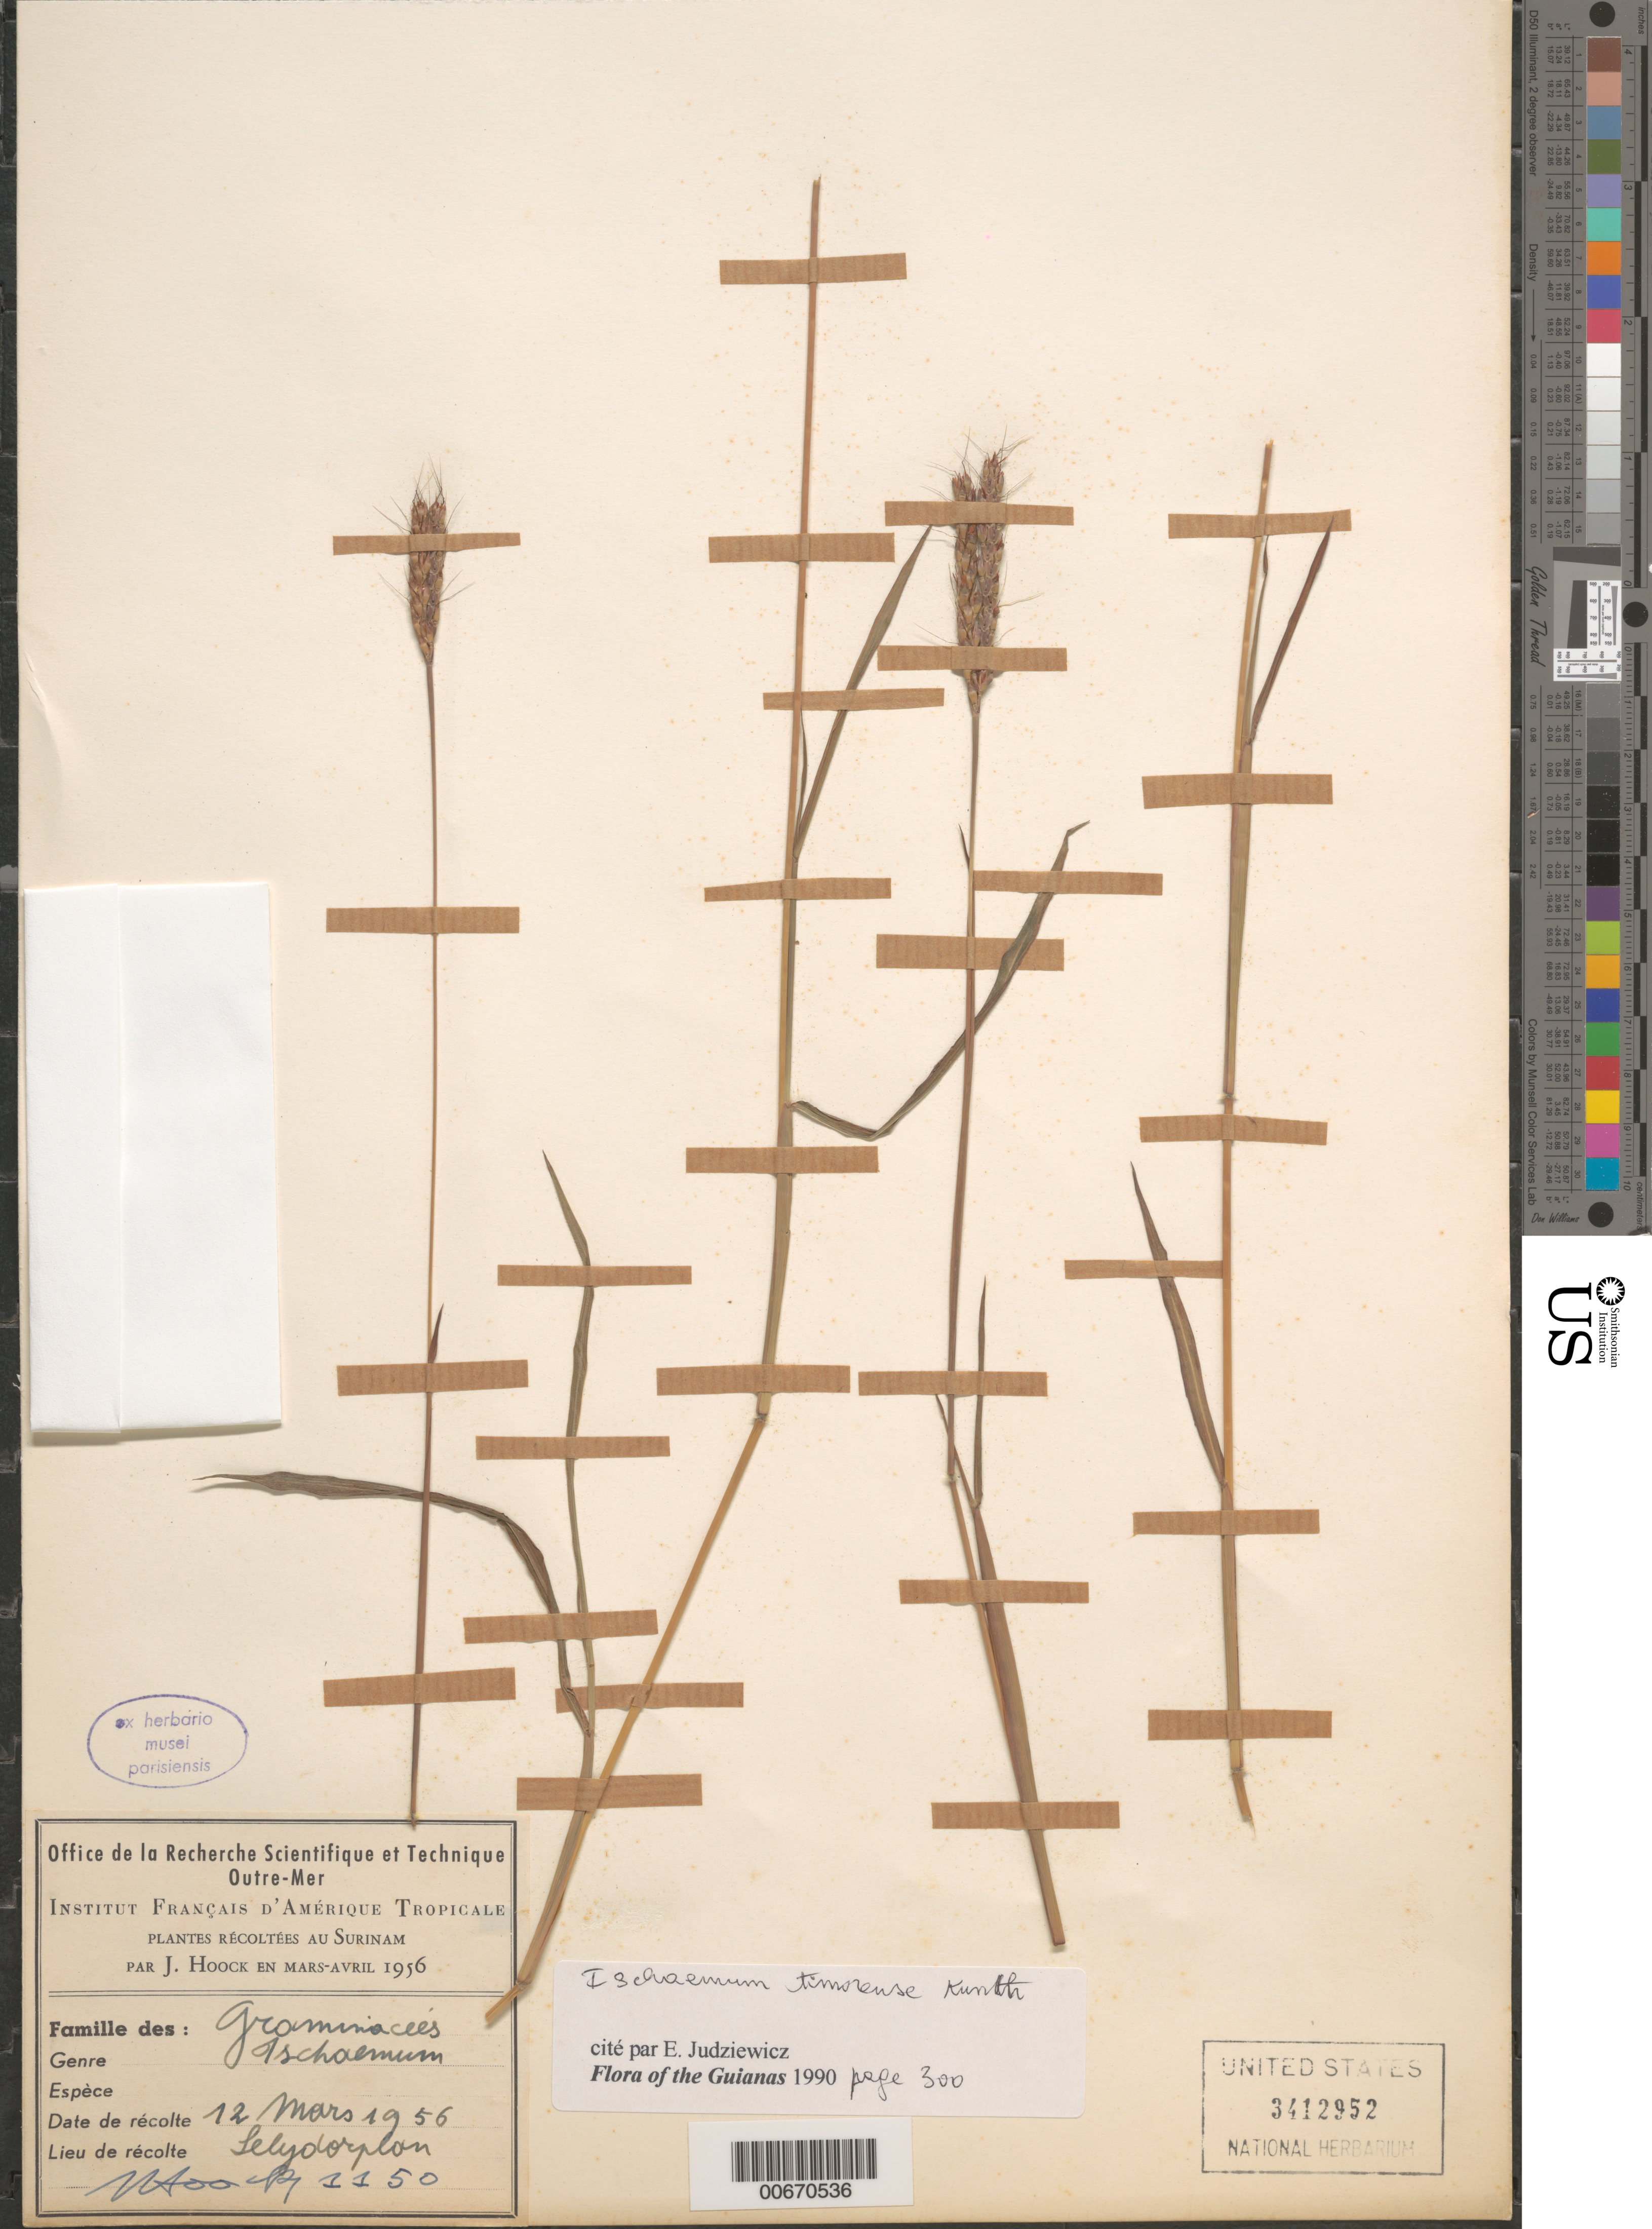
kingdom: Plantae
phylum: Tracheophyta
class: Liliopsida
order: Poales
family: Poaceae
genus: Ischaemum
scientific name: Ischaemum timorense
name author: Kunth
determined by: Judziewicz, E. J.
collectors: J. Hoock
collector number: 1150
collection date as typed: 12-Mar-56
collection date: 1956-03-12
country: Suriname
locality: Lelydorplan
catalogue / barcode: US 3412952